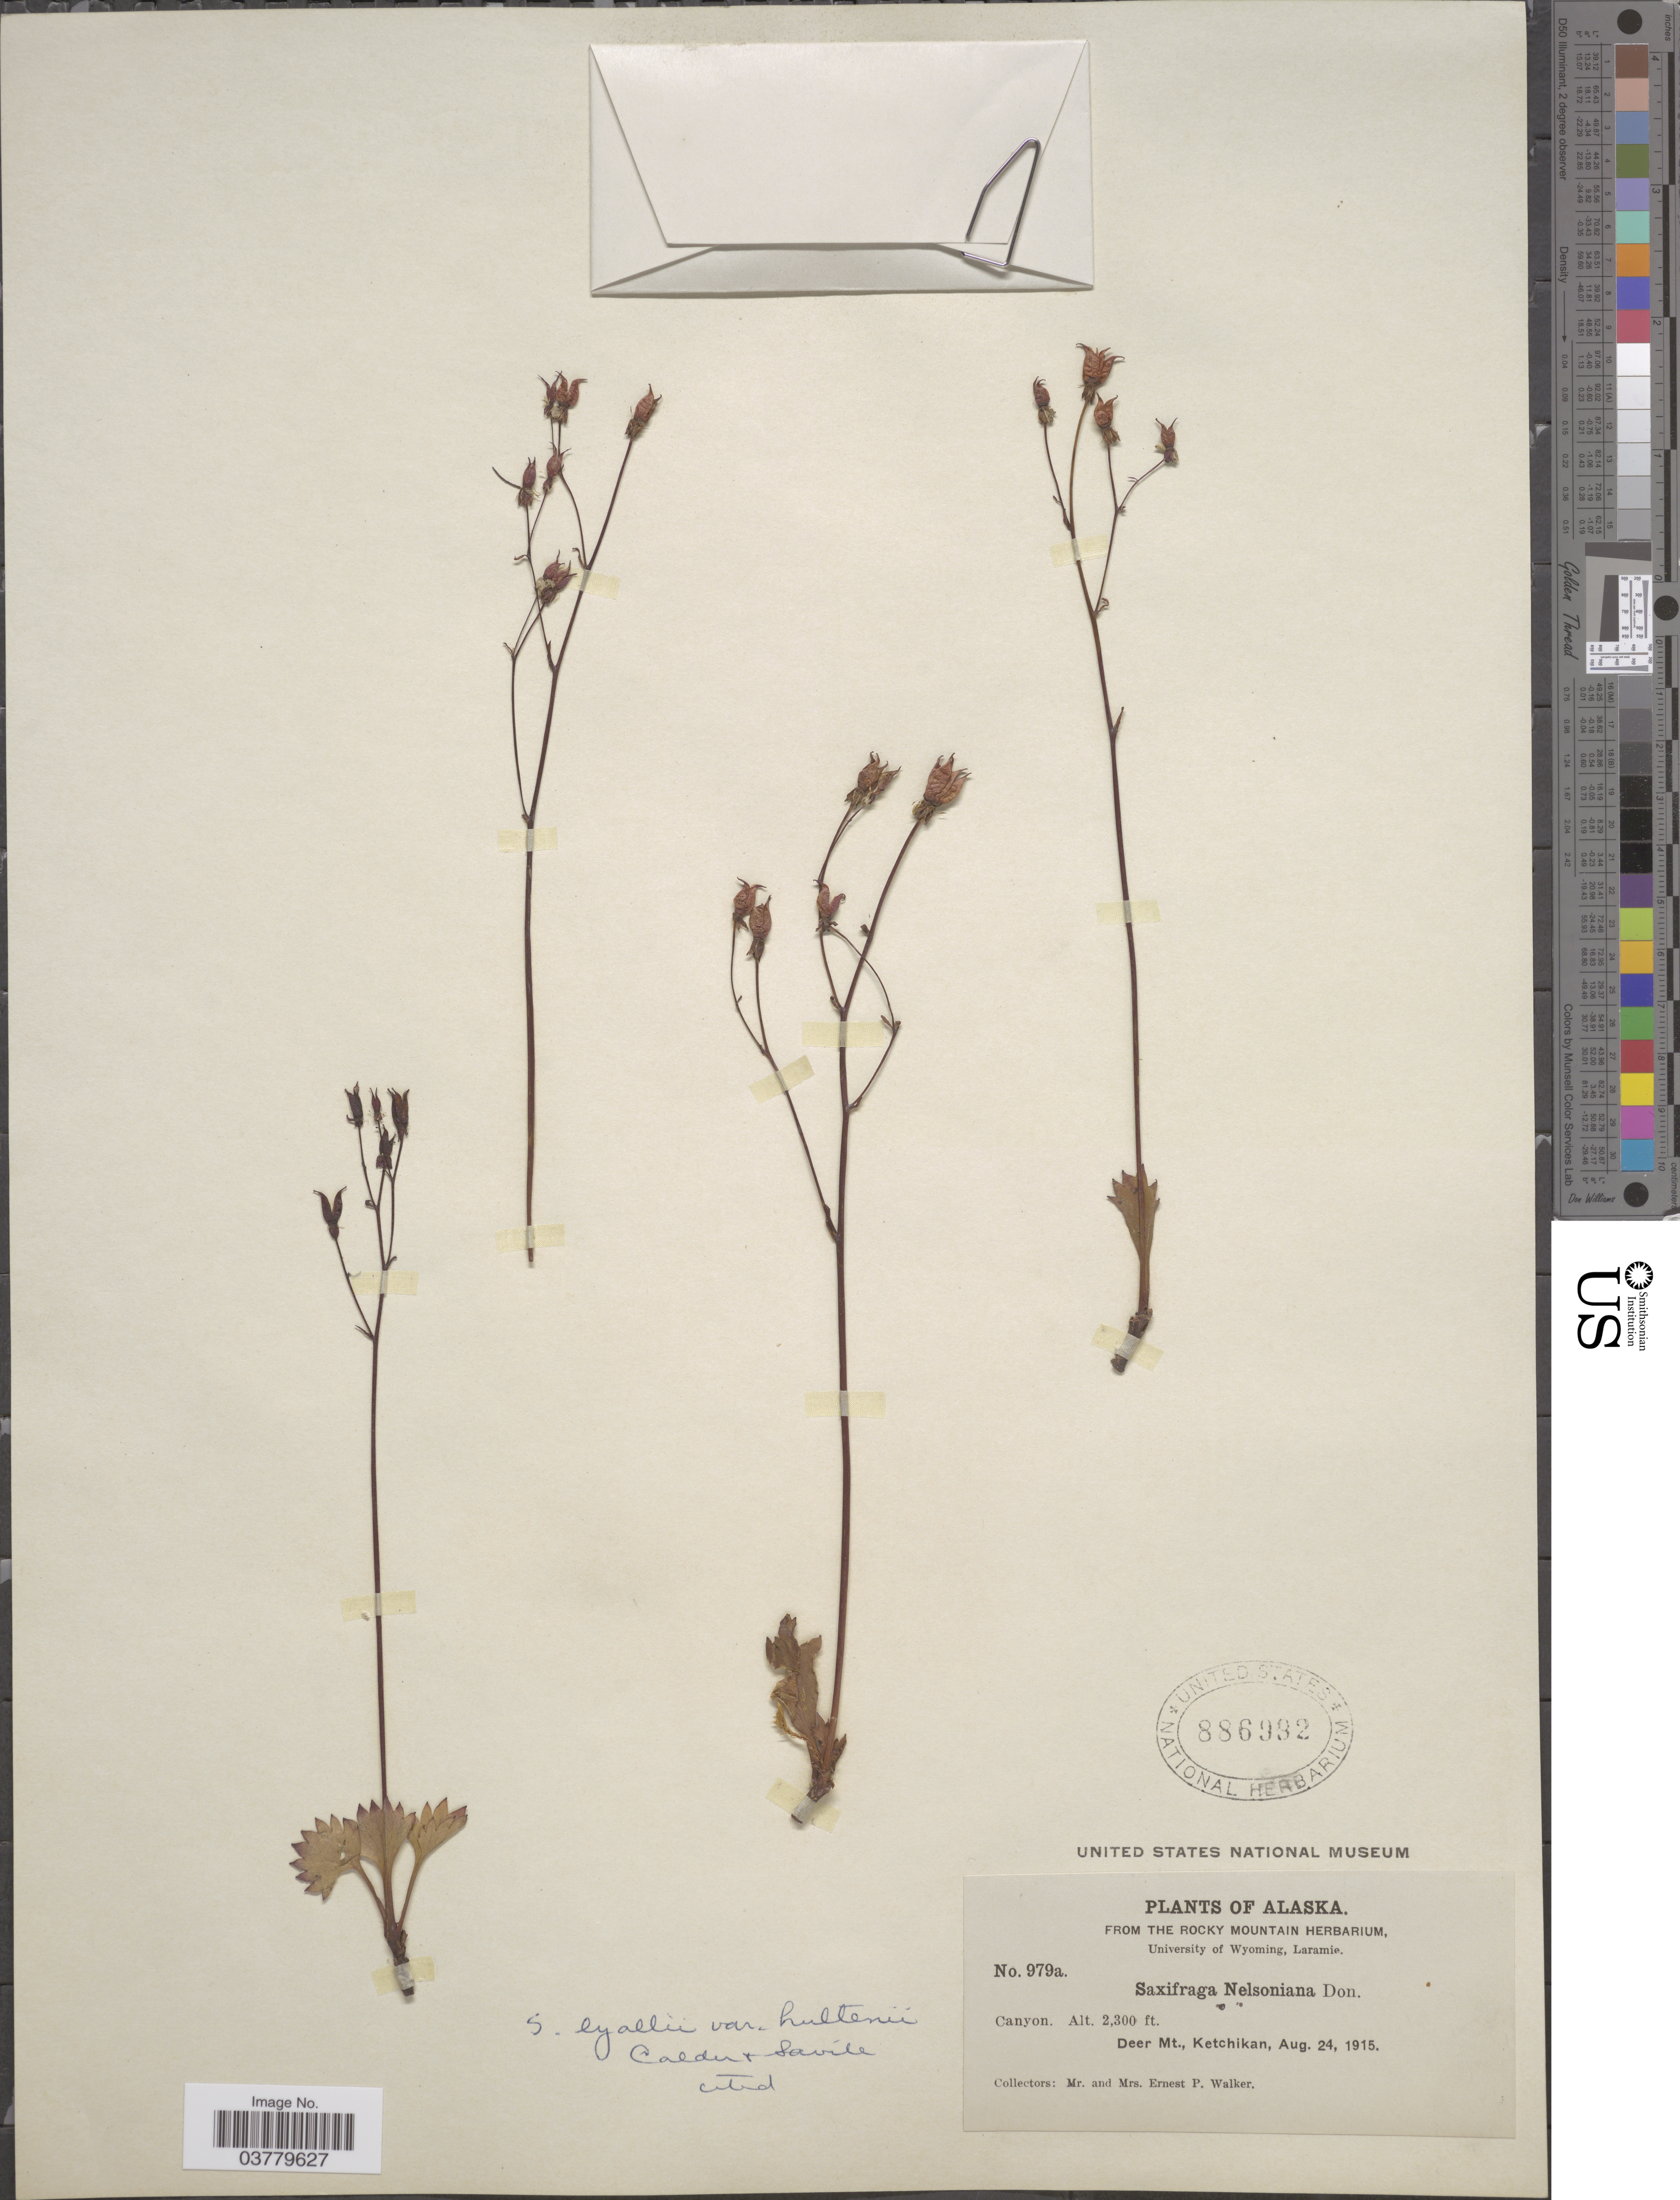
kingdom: Plantae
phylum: Tracheophyta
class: Magnoliopsida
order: Saxifragales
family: Saxifragaceae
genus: Micranthes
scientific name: Micranthes lyalii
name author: (Engl.) Small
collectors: E. P. Walker & E. Walker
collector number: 979a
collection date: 1915-08-24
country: United States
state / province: Alaska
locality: Canyon. Deer Mt., Ketchikan.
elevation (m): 701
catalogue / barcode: US 886992